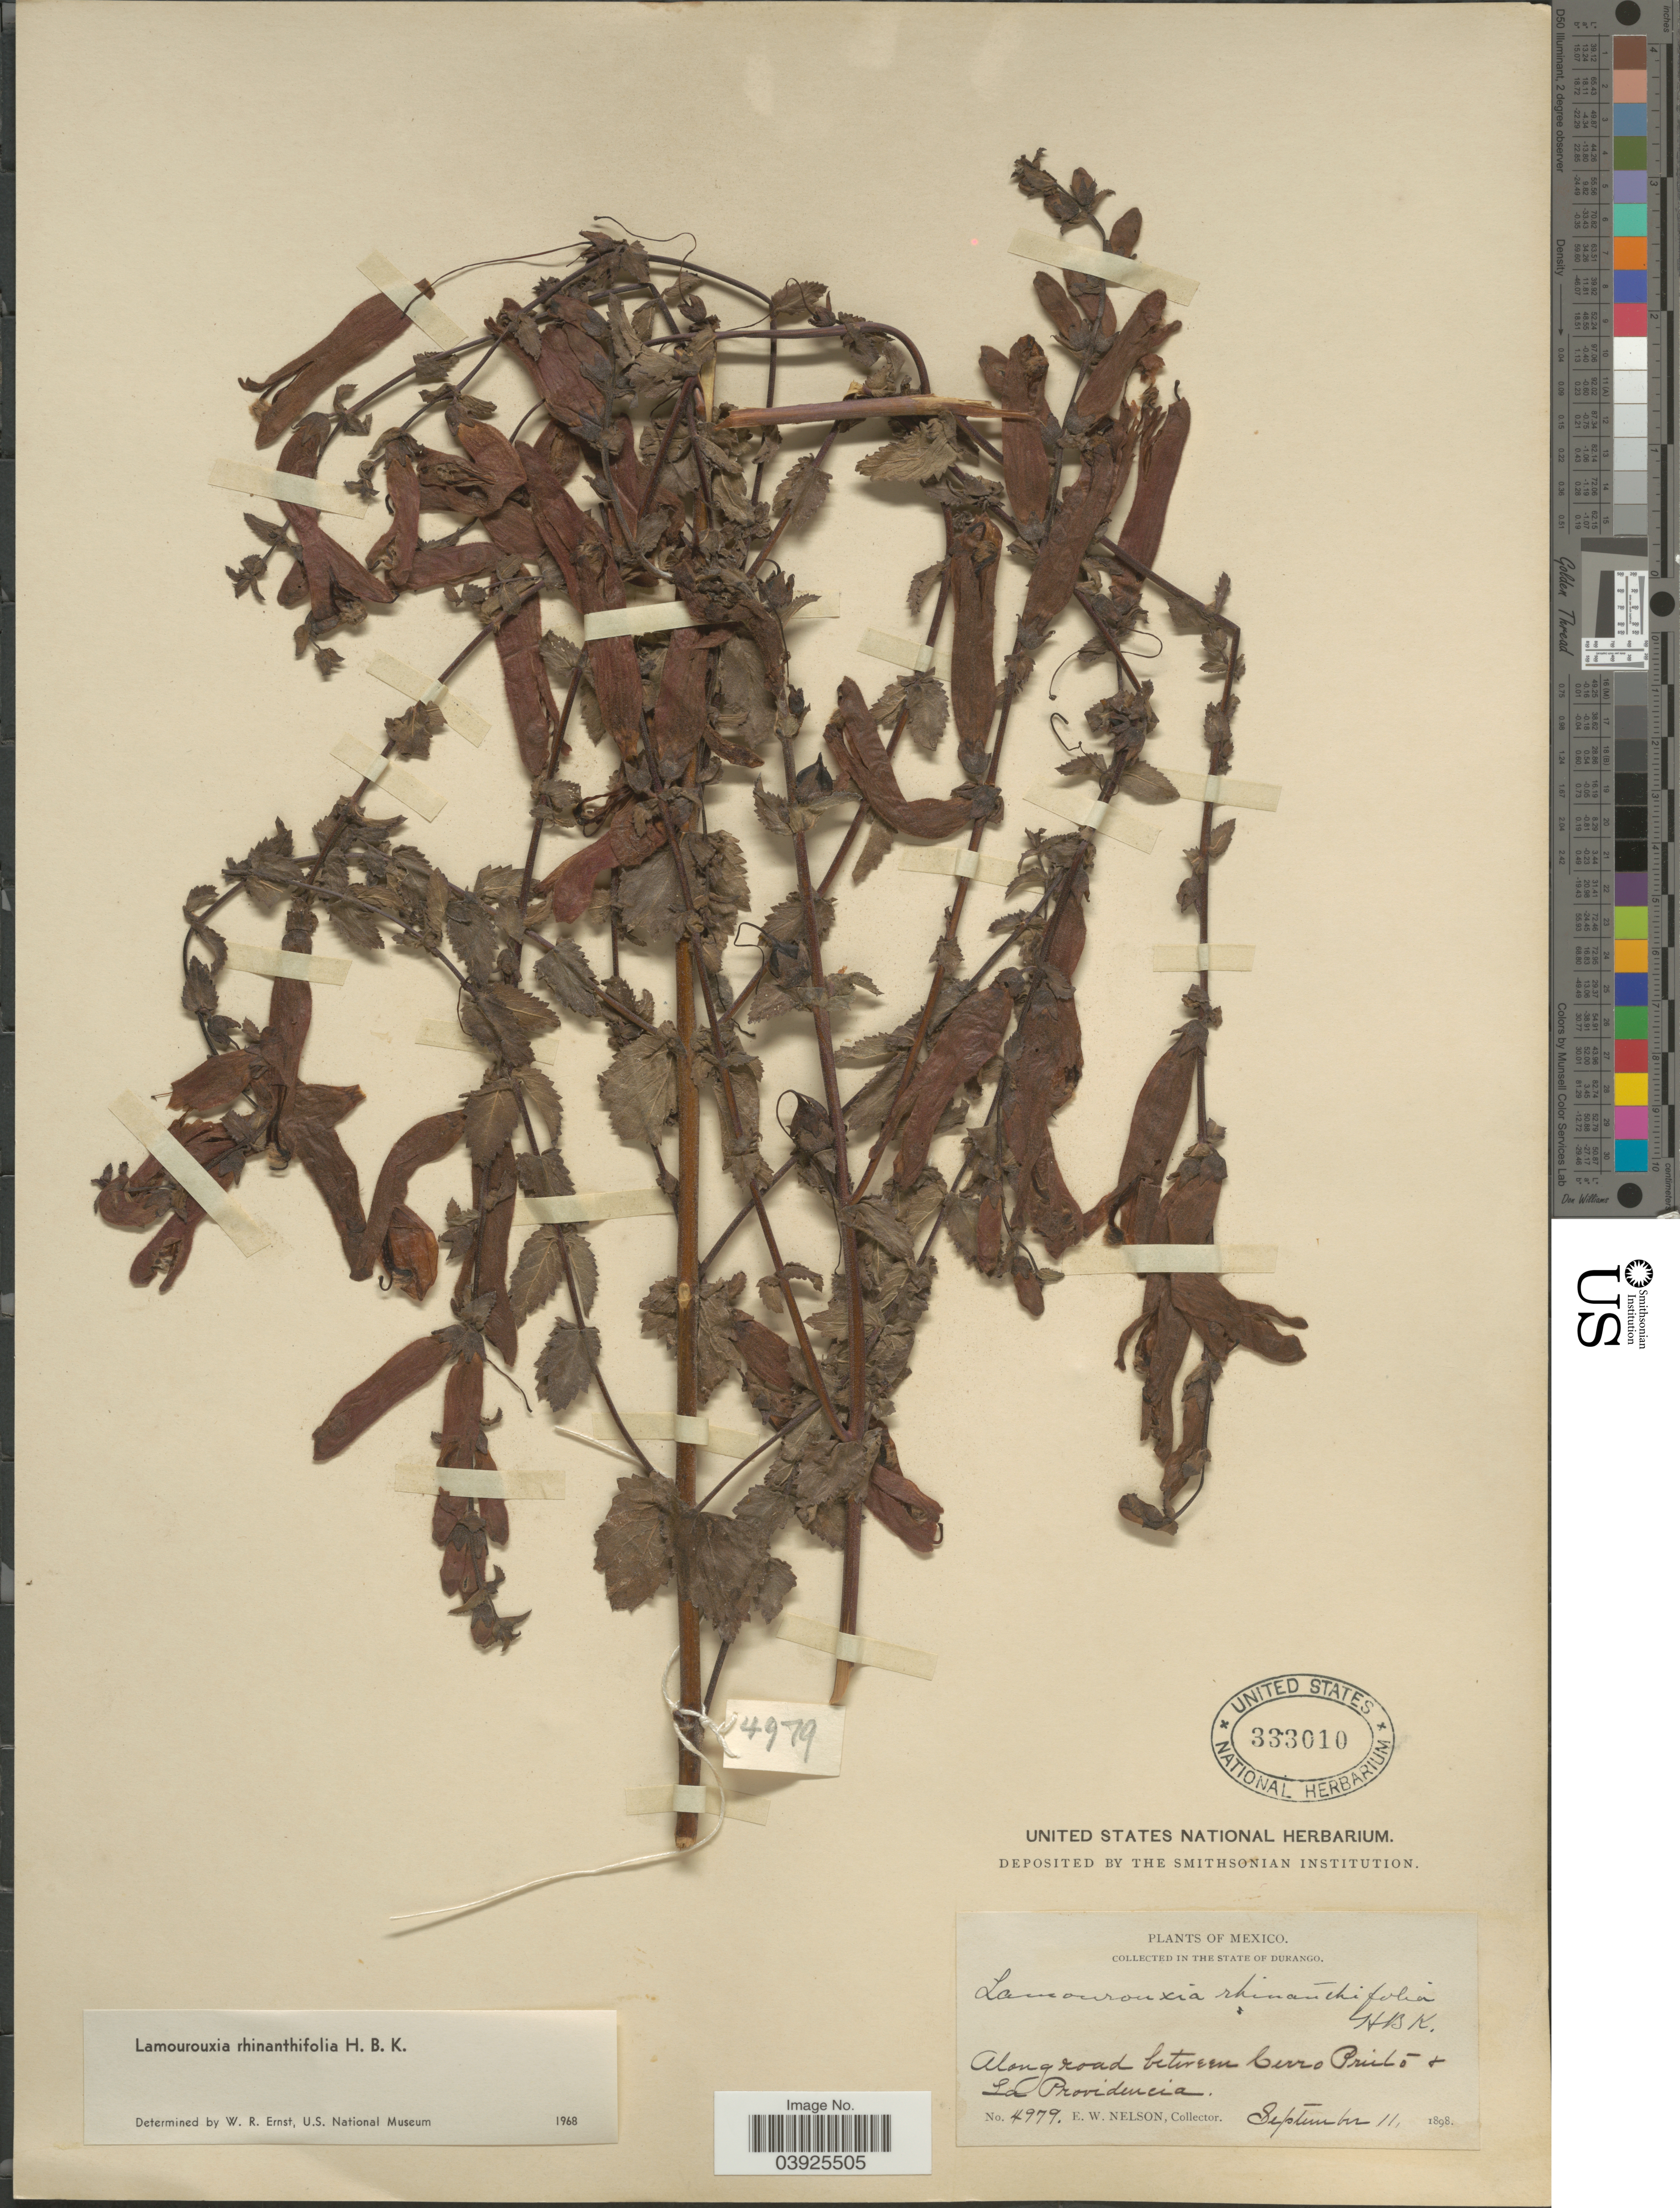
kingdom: Plantae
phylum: Tracheophyta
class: Magnoliopsida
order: Lamiales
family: Orobanchaceae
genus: Lamourouxia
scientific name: Lamourouxia rhinanthifolia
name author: Kunth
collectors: E. W. Nelson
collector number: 4979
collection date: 1898-09-11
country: Mexico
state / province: Durango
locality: Along road between Cerro Prieto + La Providencia.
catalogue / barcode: US 333010